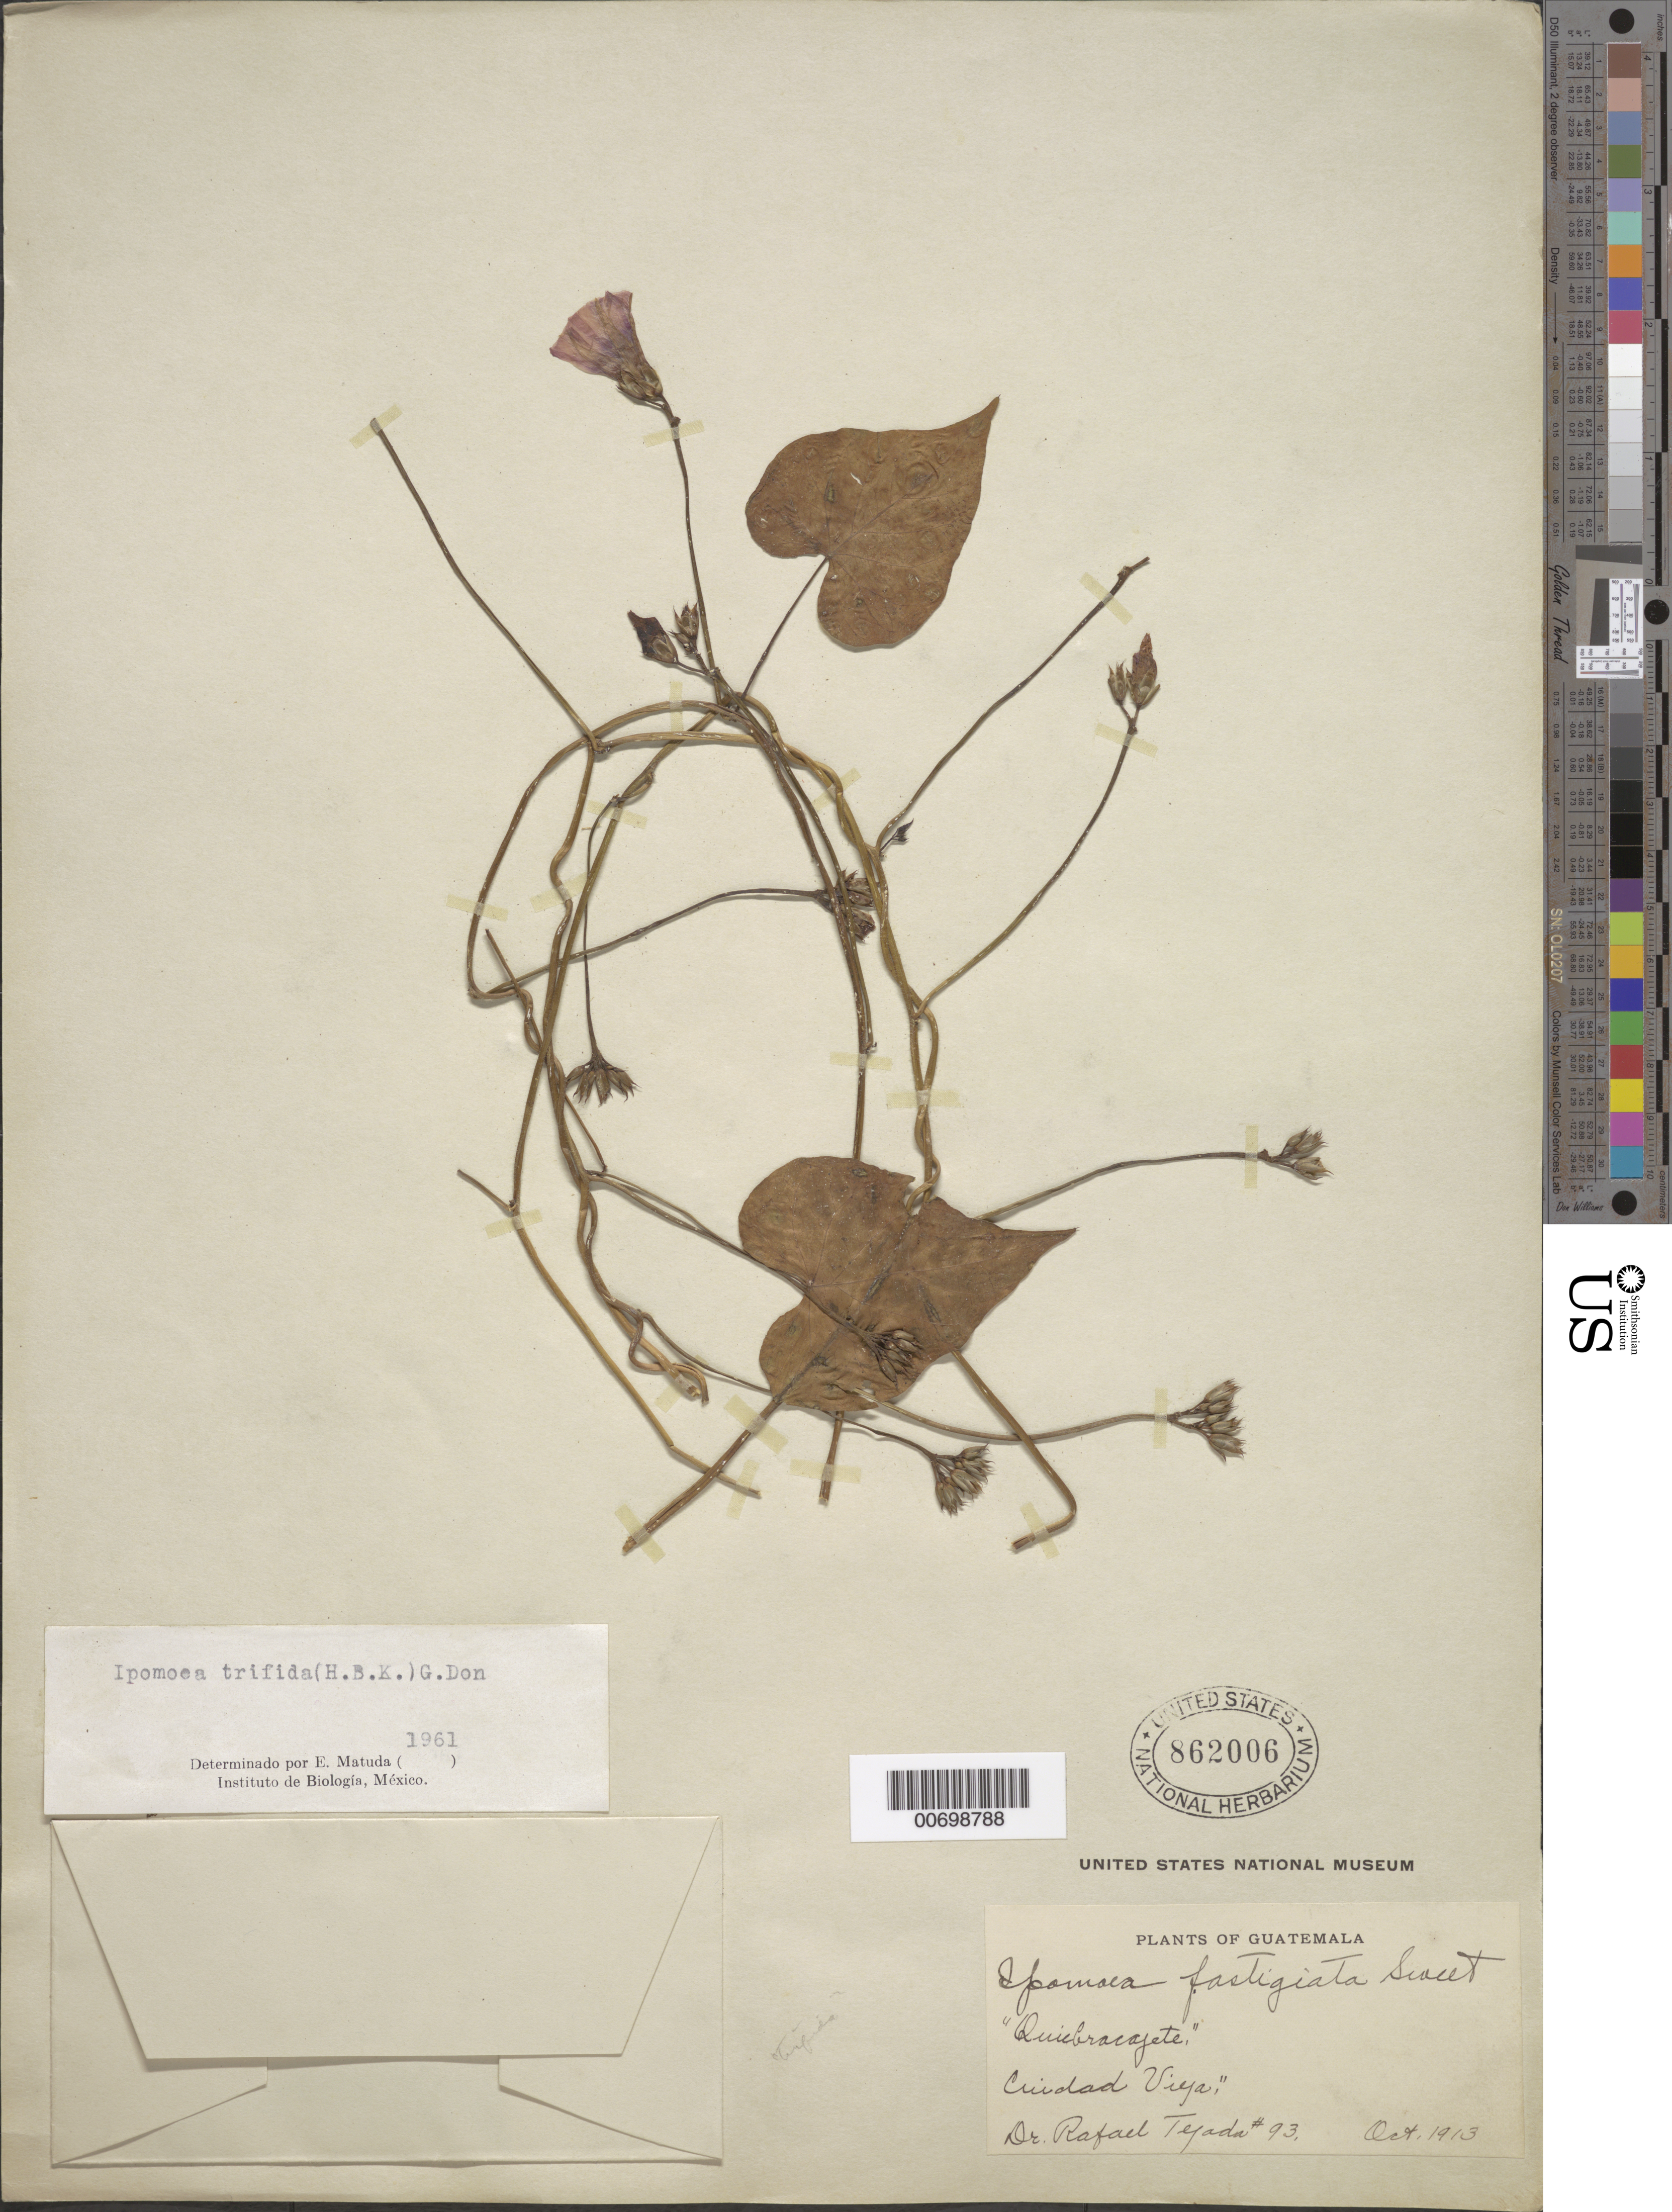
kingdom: Plantae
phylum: Tracheophyta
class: Magnoliopsida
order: Solanales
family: Convolvulaceae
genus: Ipomoea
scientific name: Ipomoea trifida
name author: (Kunth) G. Don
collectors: R. Tejada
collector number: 93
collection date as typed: Oct 1913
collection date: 1913-10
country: Guatemala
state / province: Sacatepéquez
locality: Ciudad Vieja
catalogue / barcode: US 862006